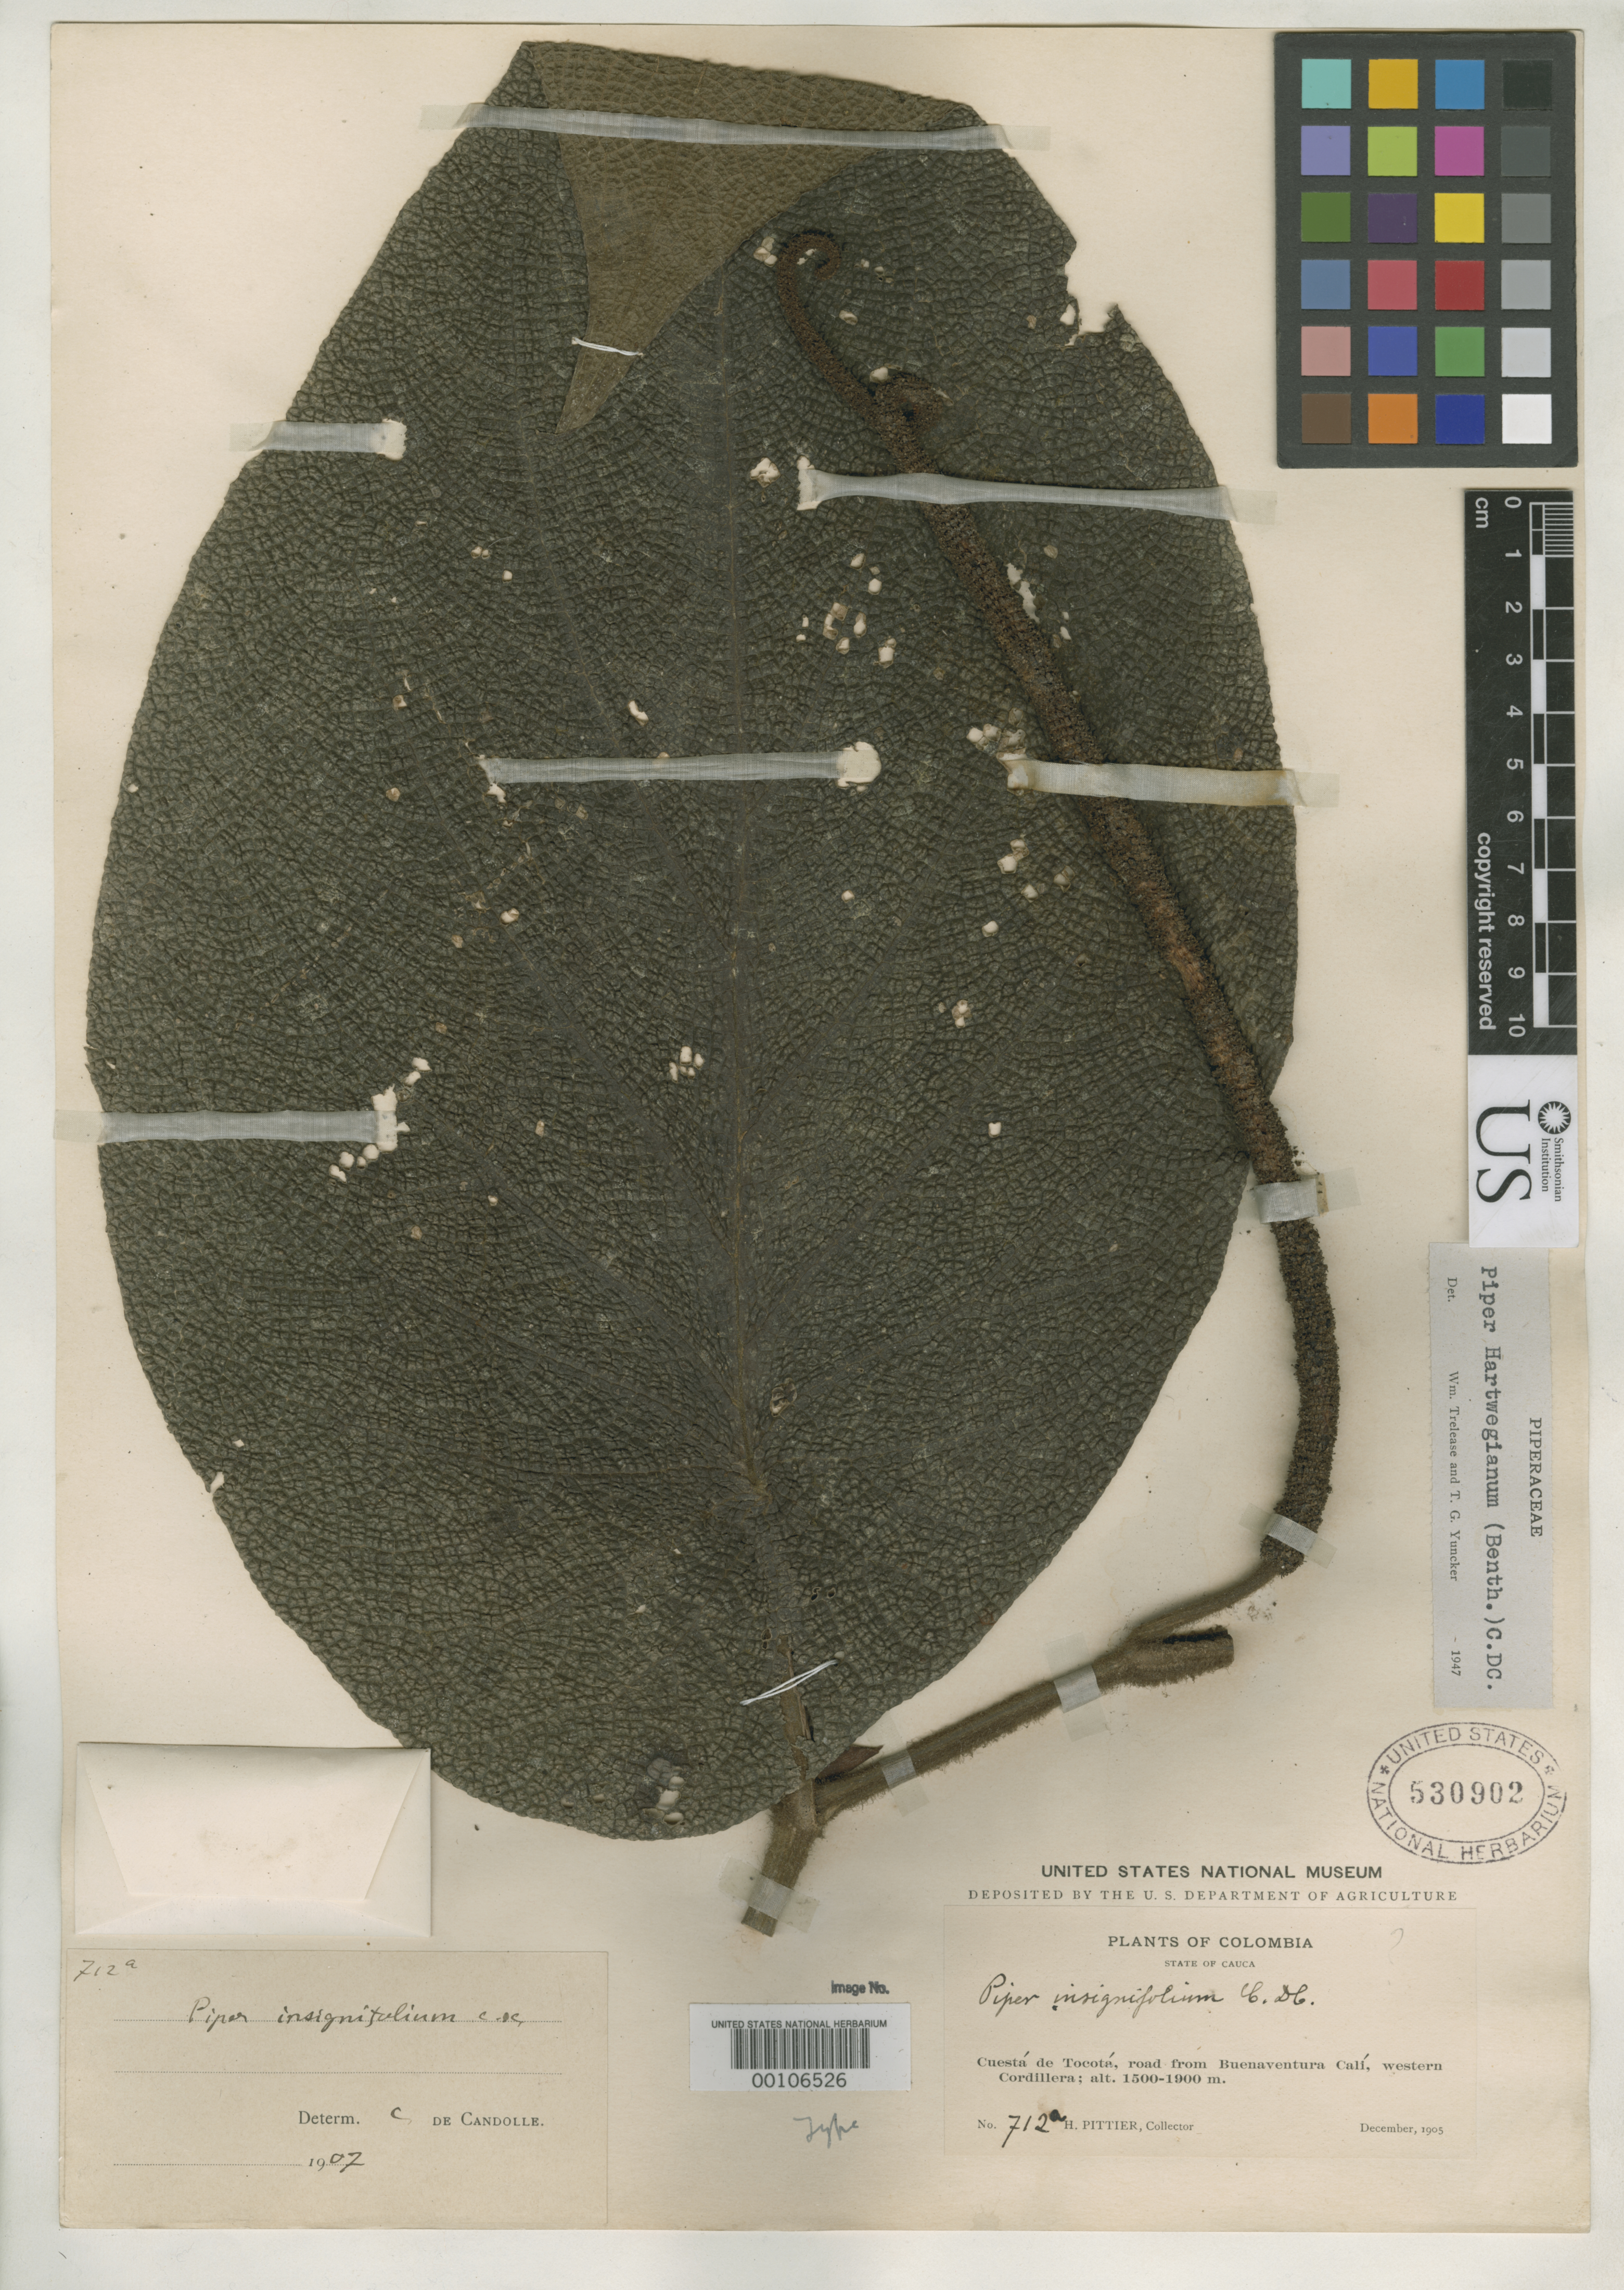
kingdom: Plantae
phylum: Tracheophyta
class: Magnoliopsida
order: Piperales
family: Piperaceae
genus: Piper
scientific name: Piper insignifolium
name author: C. DC.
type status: Holotype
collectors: H. F. Pittier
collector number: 712 a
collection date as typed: Dec 1905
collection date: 1905-12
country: Colombia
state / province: Valle del Cauca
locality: Cuesta de Tocota.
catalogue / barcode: US 530902